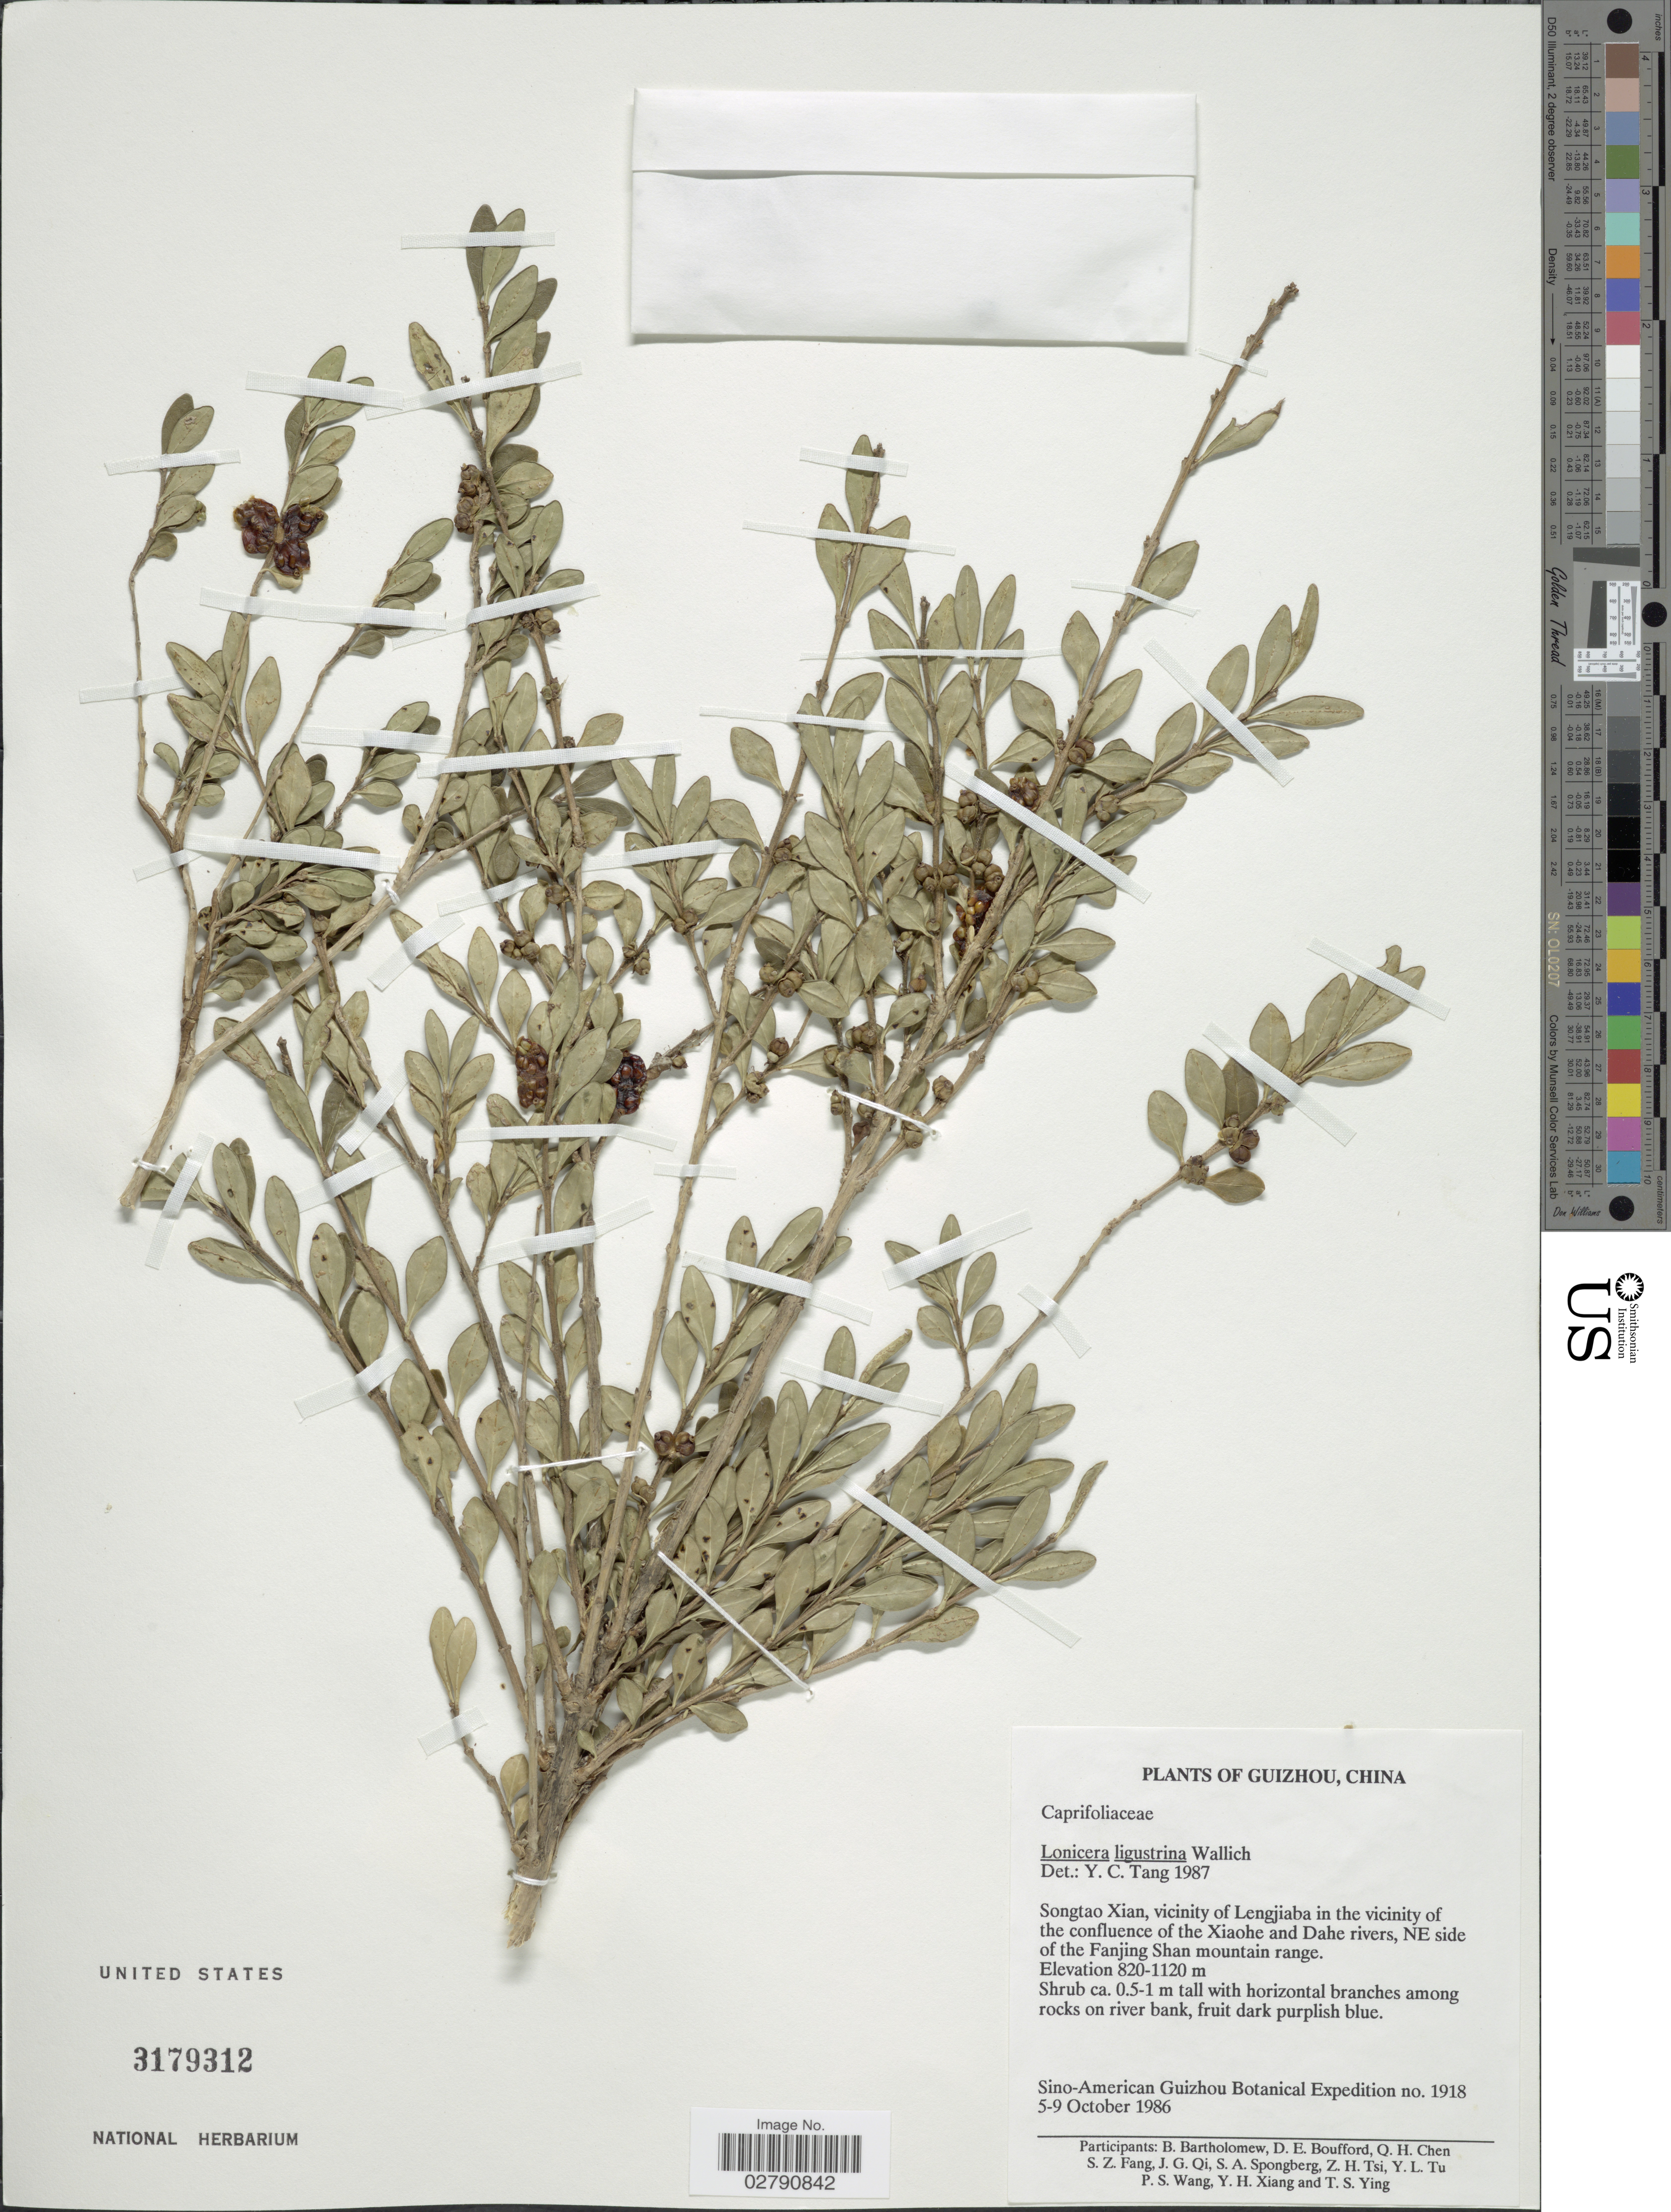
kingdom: Plantae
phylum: Tracheophyta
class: Magnoliopsida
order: Dipsacales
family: Caprifoliaceae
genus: Lonicera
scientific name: Lonicera ligustrina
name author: Wall.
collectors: B. Bartholomew, D. E. Boufford, Q. H. Chen, S. Z. Fang & et al.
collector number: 1918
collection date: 1986-10-05/1986-10-09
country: China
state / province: Guizhou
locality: Songtao Xian, vicinity of Lengjiaba in the vicinity of the confluence of the Xiaohe and Dahe rivers, NE side of the Fanjing Shan mountain range.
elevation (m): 820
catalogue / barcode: US 3179312